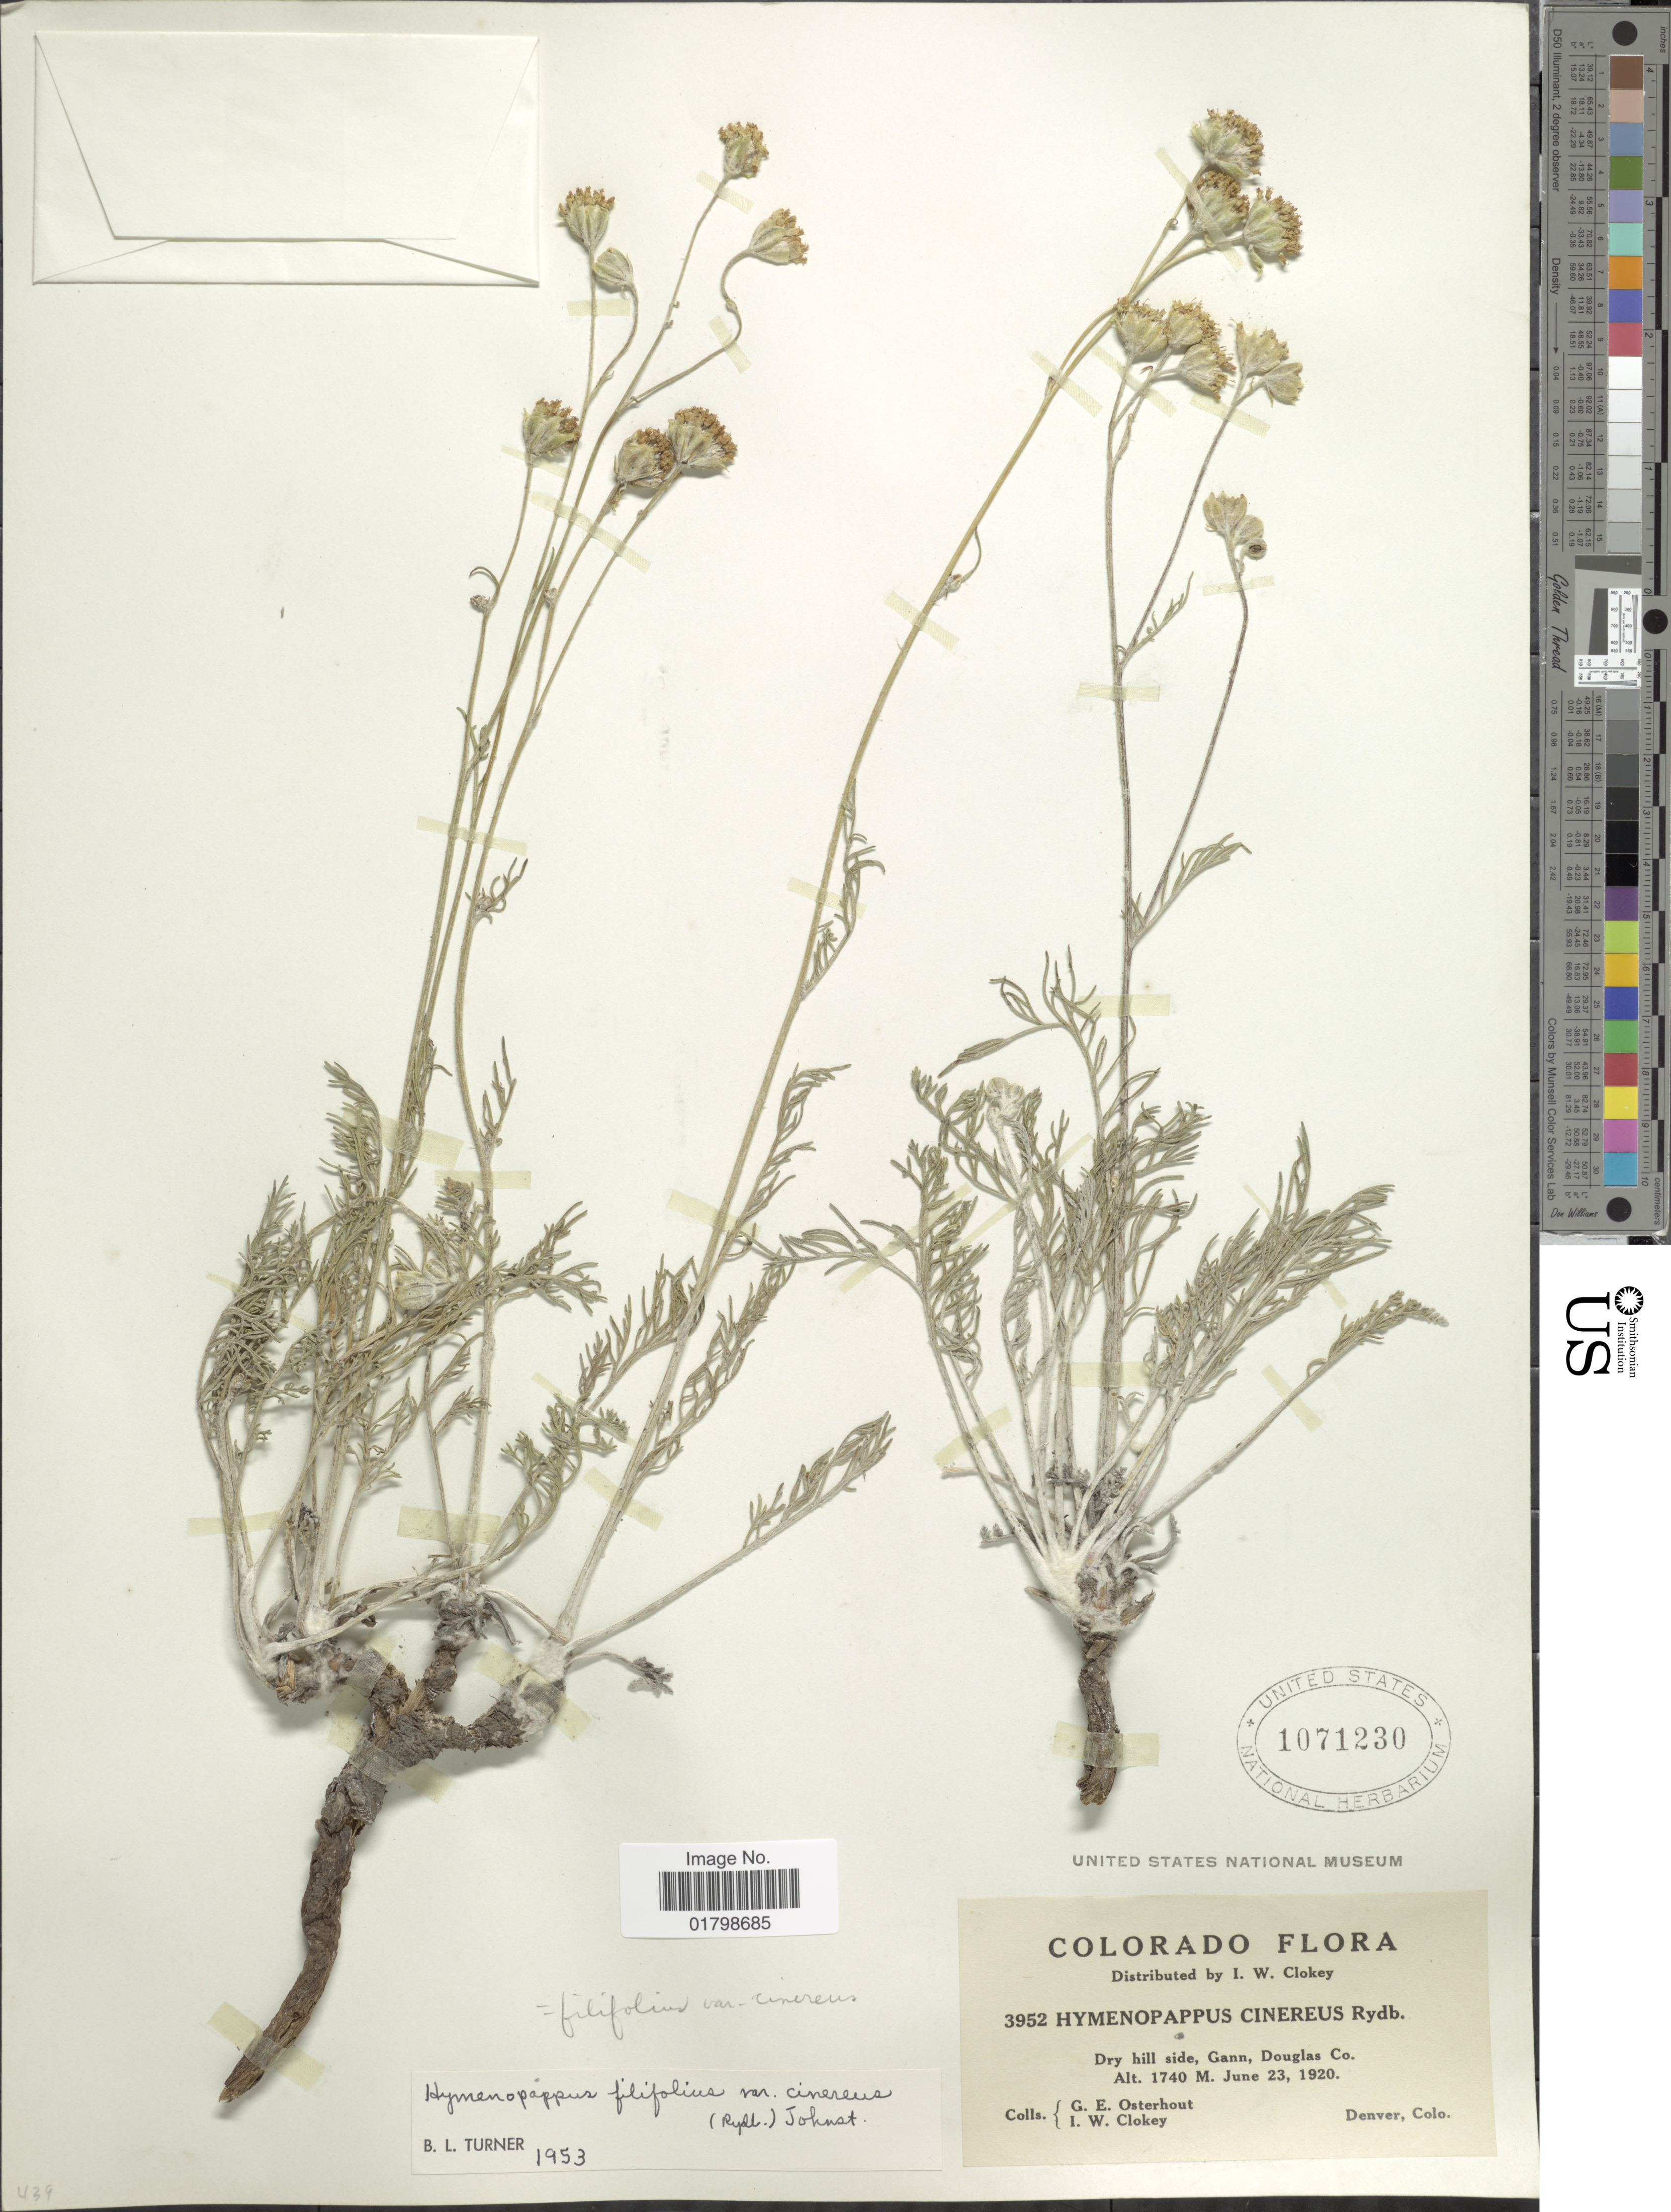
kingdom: Plantae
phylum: Tracheophyta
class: Magnoliopsida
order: Asterales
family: Asteraceae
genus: Hymenopappus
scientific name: Hymenopappus filifolius var. cinereus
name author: (Rydb.) I.M. Johnst.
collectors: G. Osterhout & I. W. Clokey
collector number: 3952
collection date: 1920-06-23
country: United States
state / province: Colorado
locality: Gann, Douglas Co.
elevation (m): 1740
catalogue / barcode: US 1071230